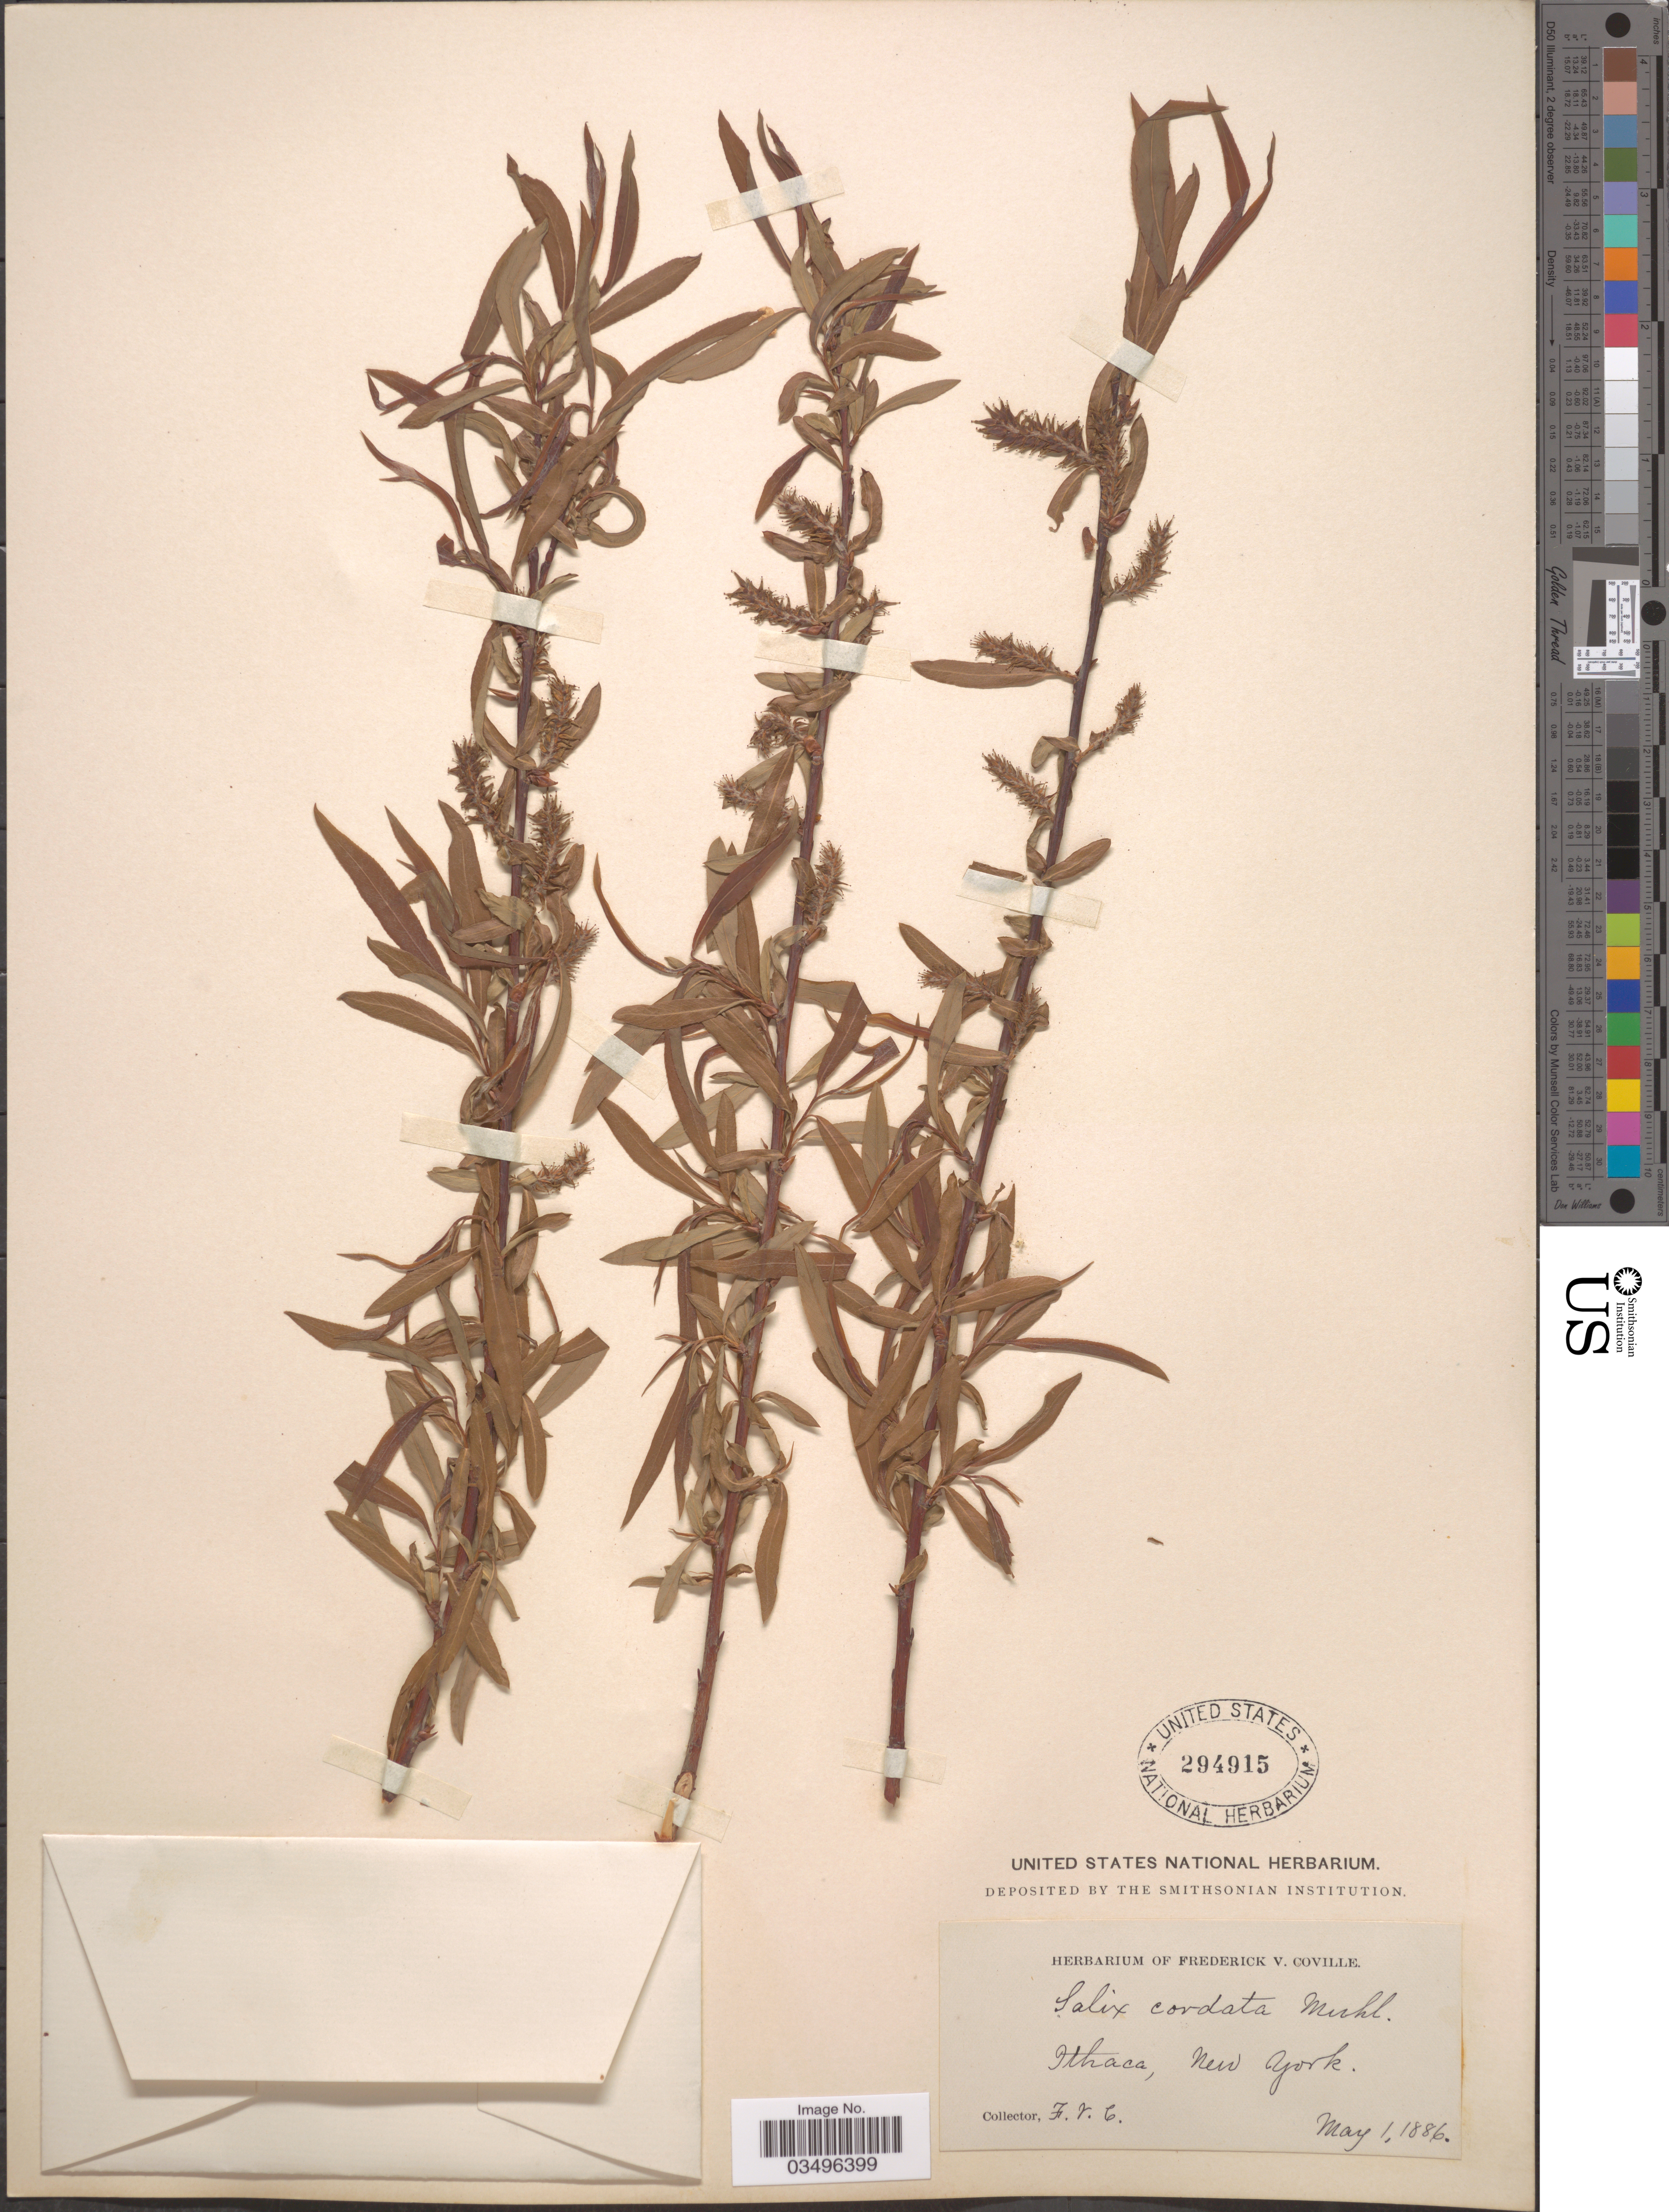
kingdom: Plantae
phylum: Tracheophyta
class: Magnoliopsida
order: Malpighiales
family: Salicaceae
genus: Salix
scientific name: Salix cordata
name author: Michx.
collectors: F. V. Coville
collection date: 1886-05-01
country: United States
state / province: New York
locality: Ithaca.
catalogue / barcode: US 294915